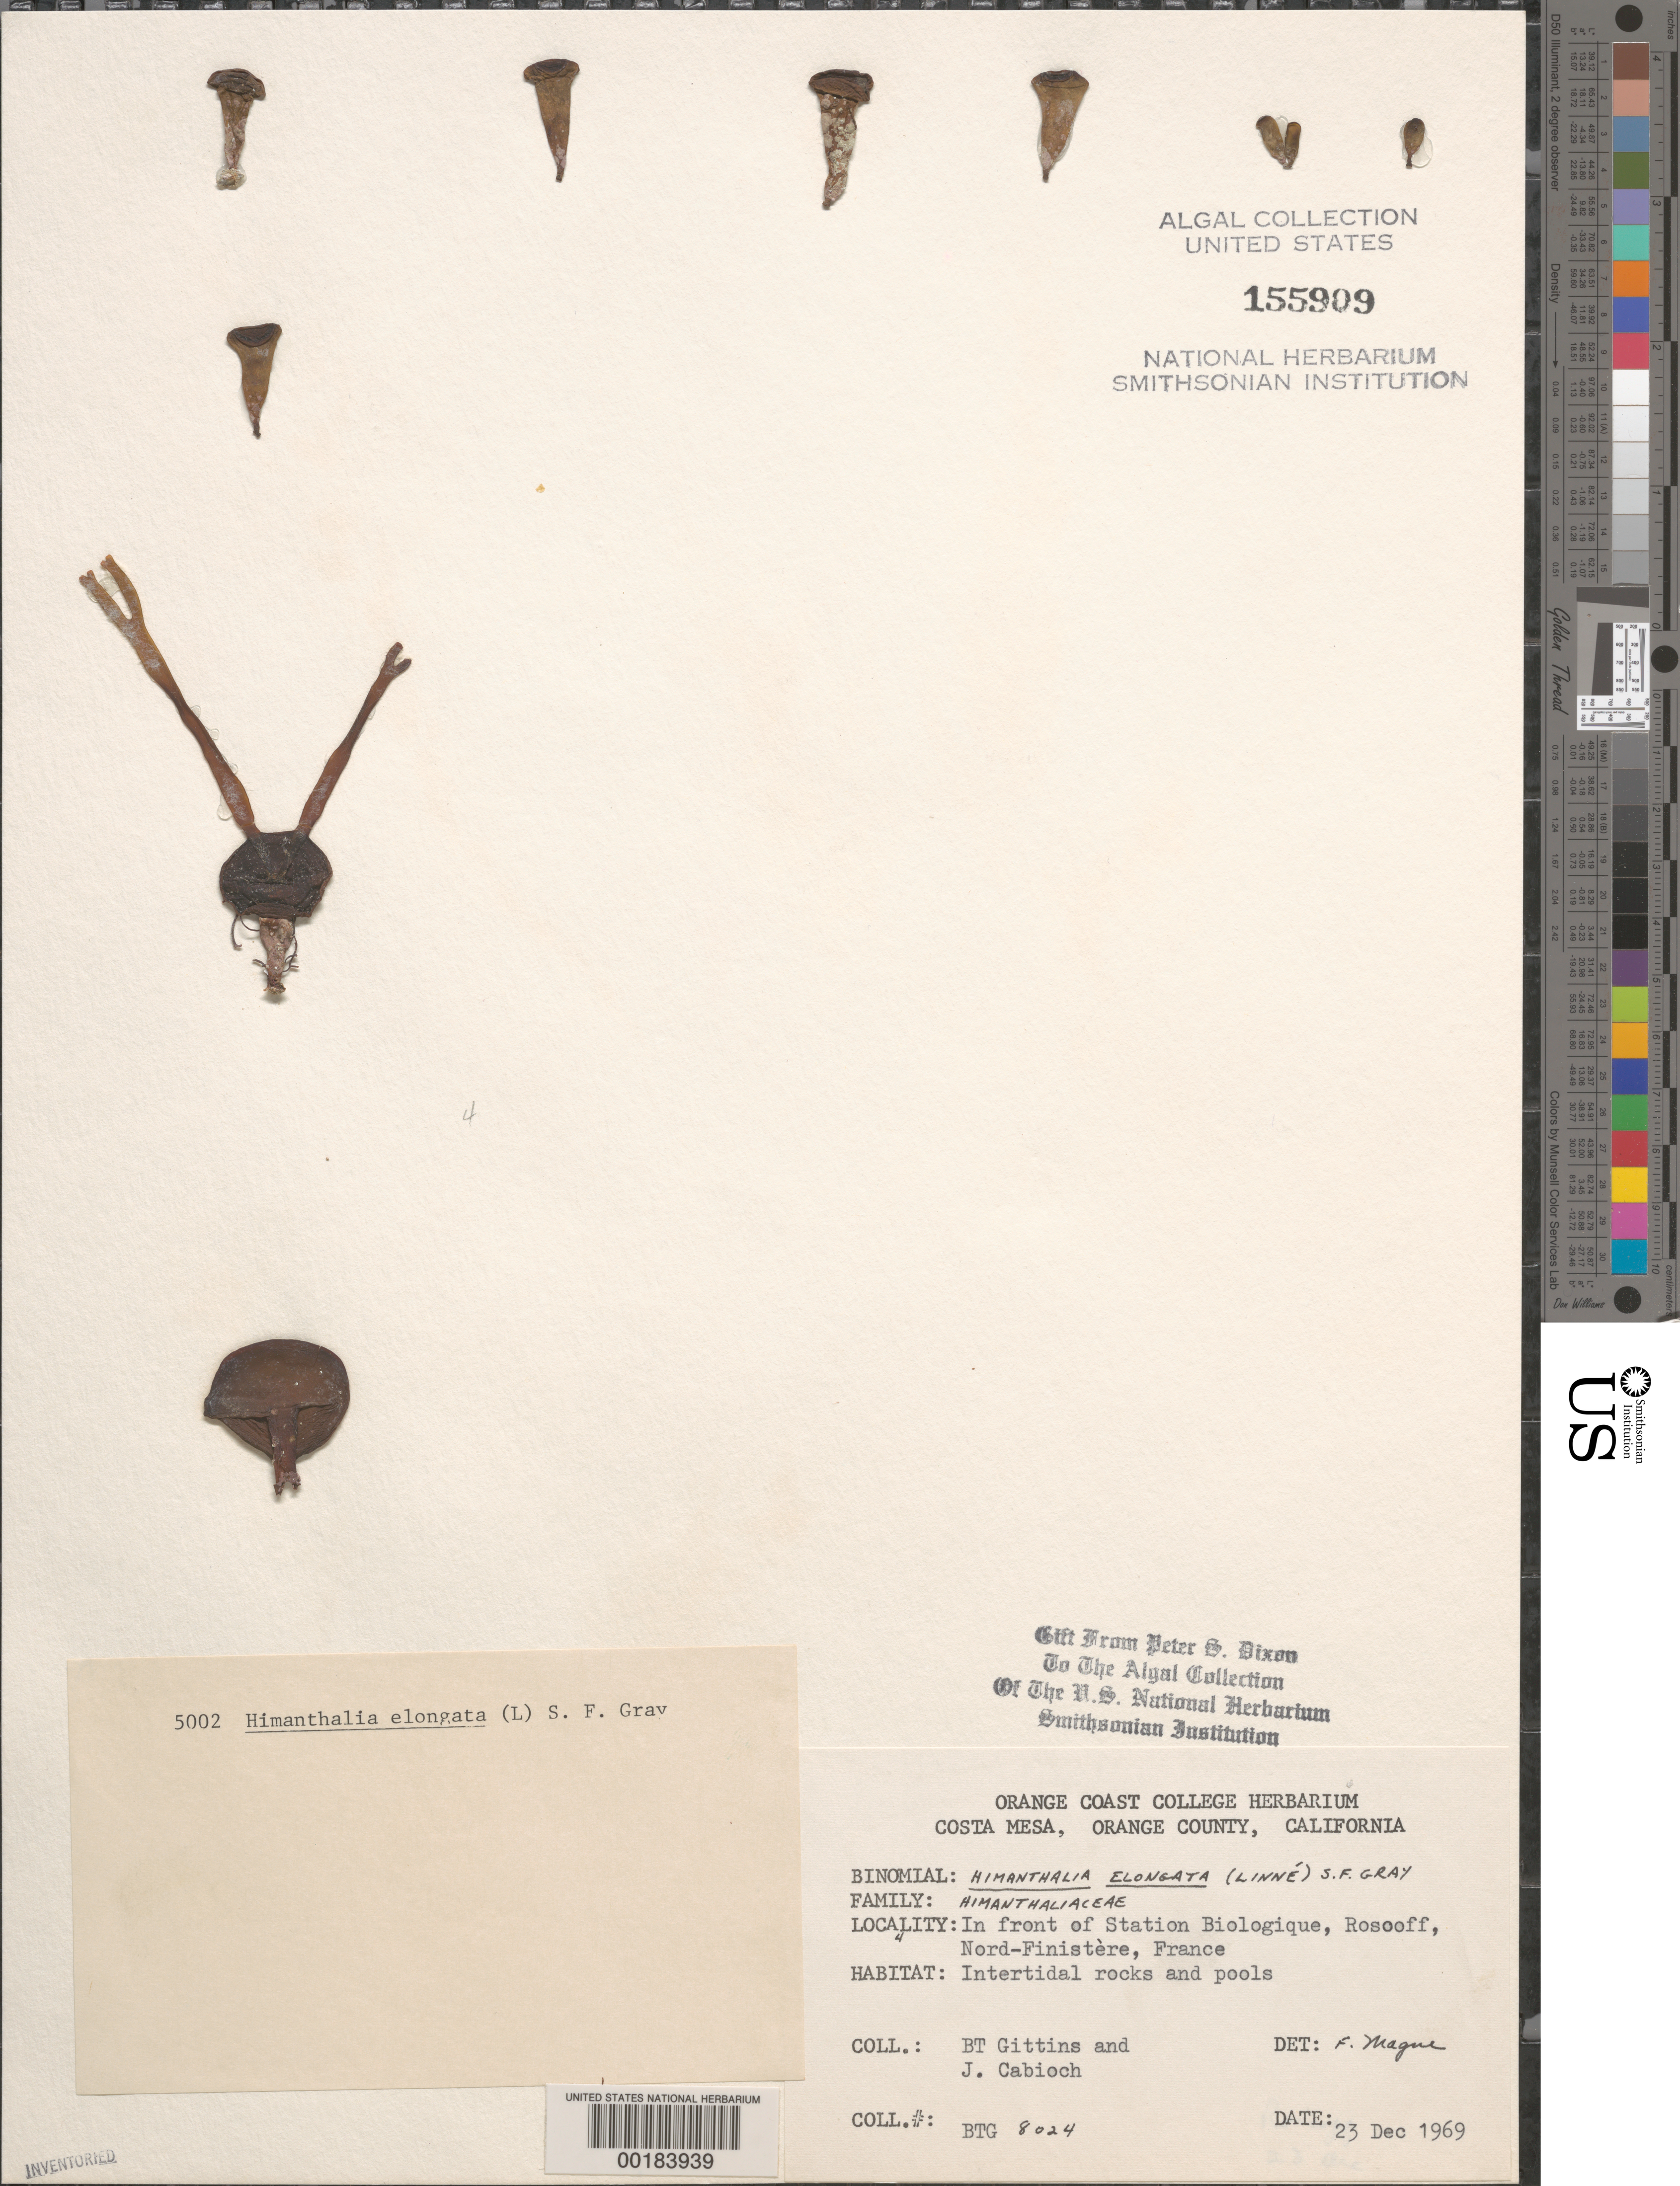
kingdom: Chromista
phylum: Ochrophyta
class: Phaeophyceae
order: Fucales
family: Himanthaliaceae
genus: Himanthalia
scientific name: Himanthalia elongata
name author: (L.) S.F. Gray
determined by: Magne, F.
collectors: B. Gittins & J. Cabioch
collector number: BTG 8024 & PSD 5002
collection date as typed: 23 Dec 1969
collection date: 1969-12-23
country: France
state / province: Bretagne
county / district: Finistère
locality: Roscoff, before station biologique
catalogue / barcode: US 155909